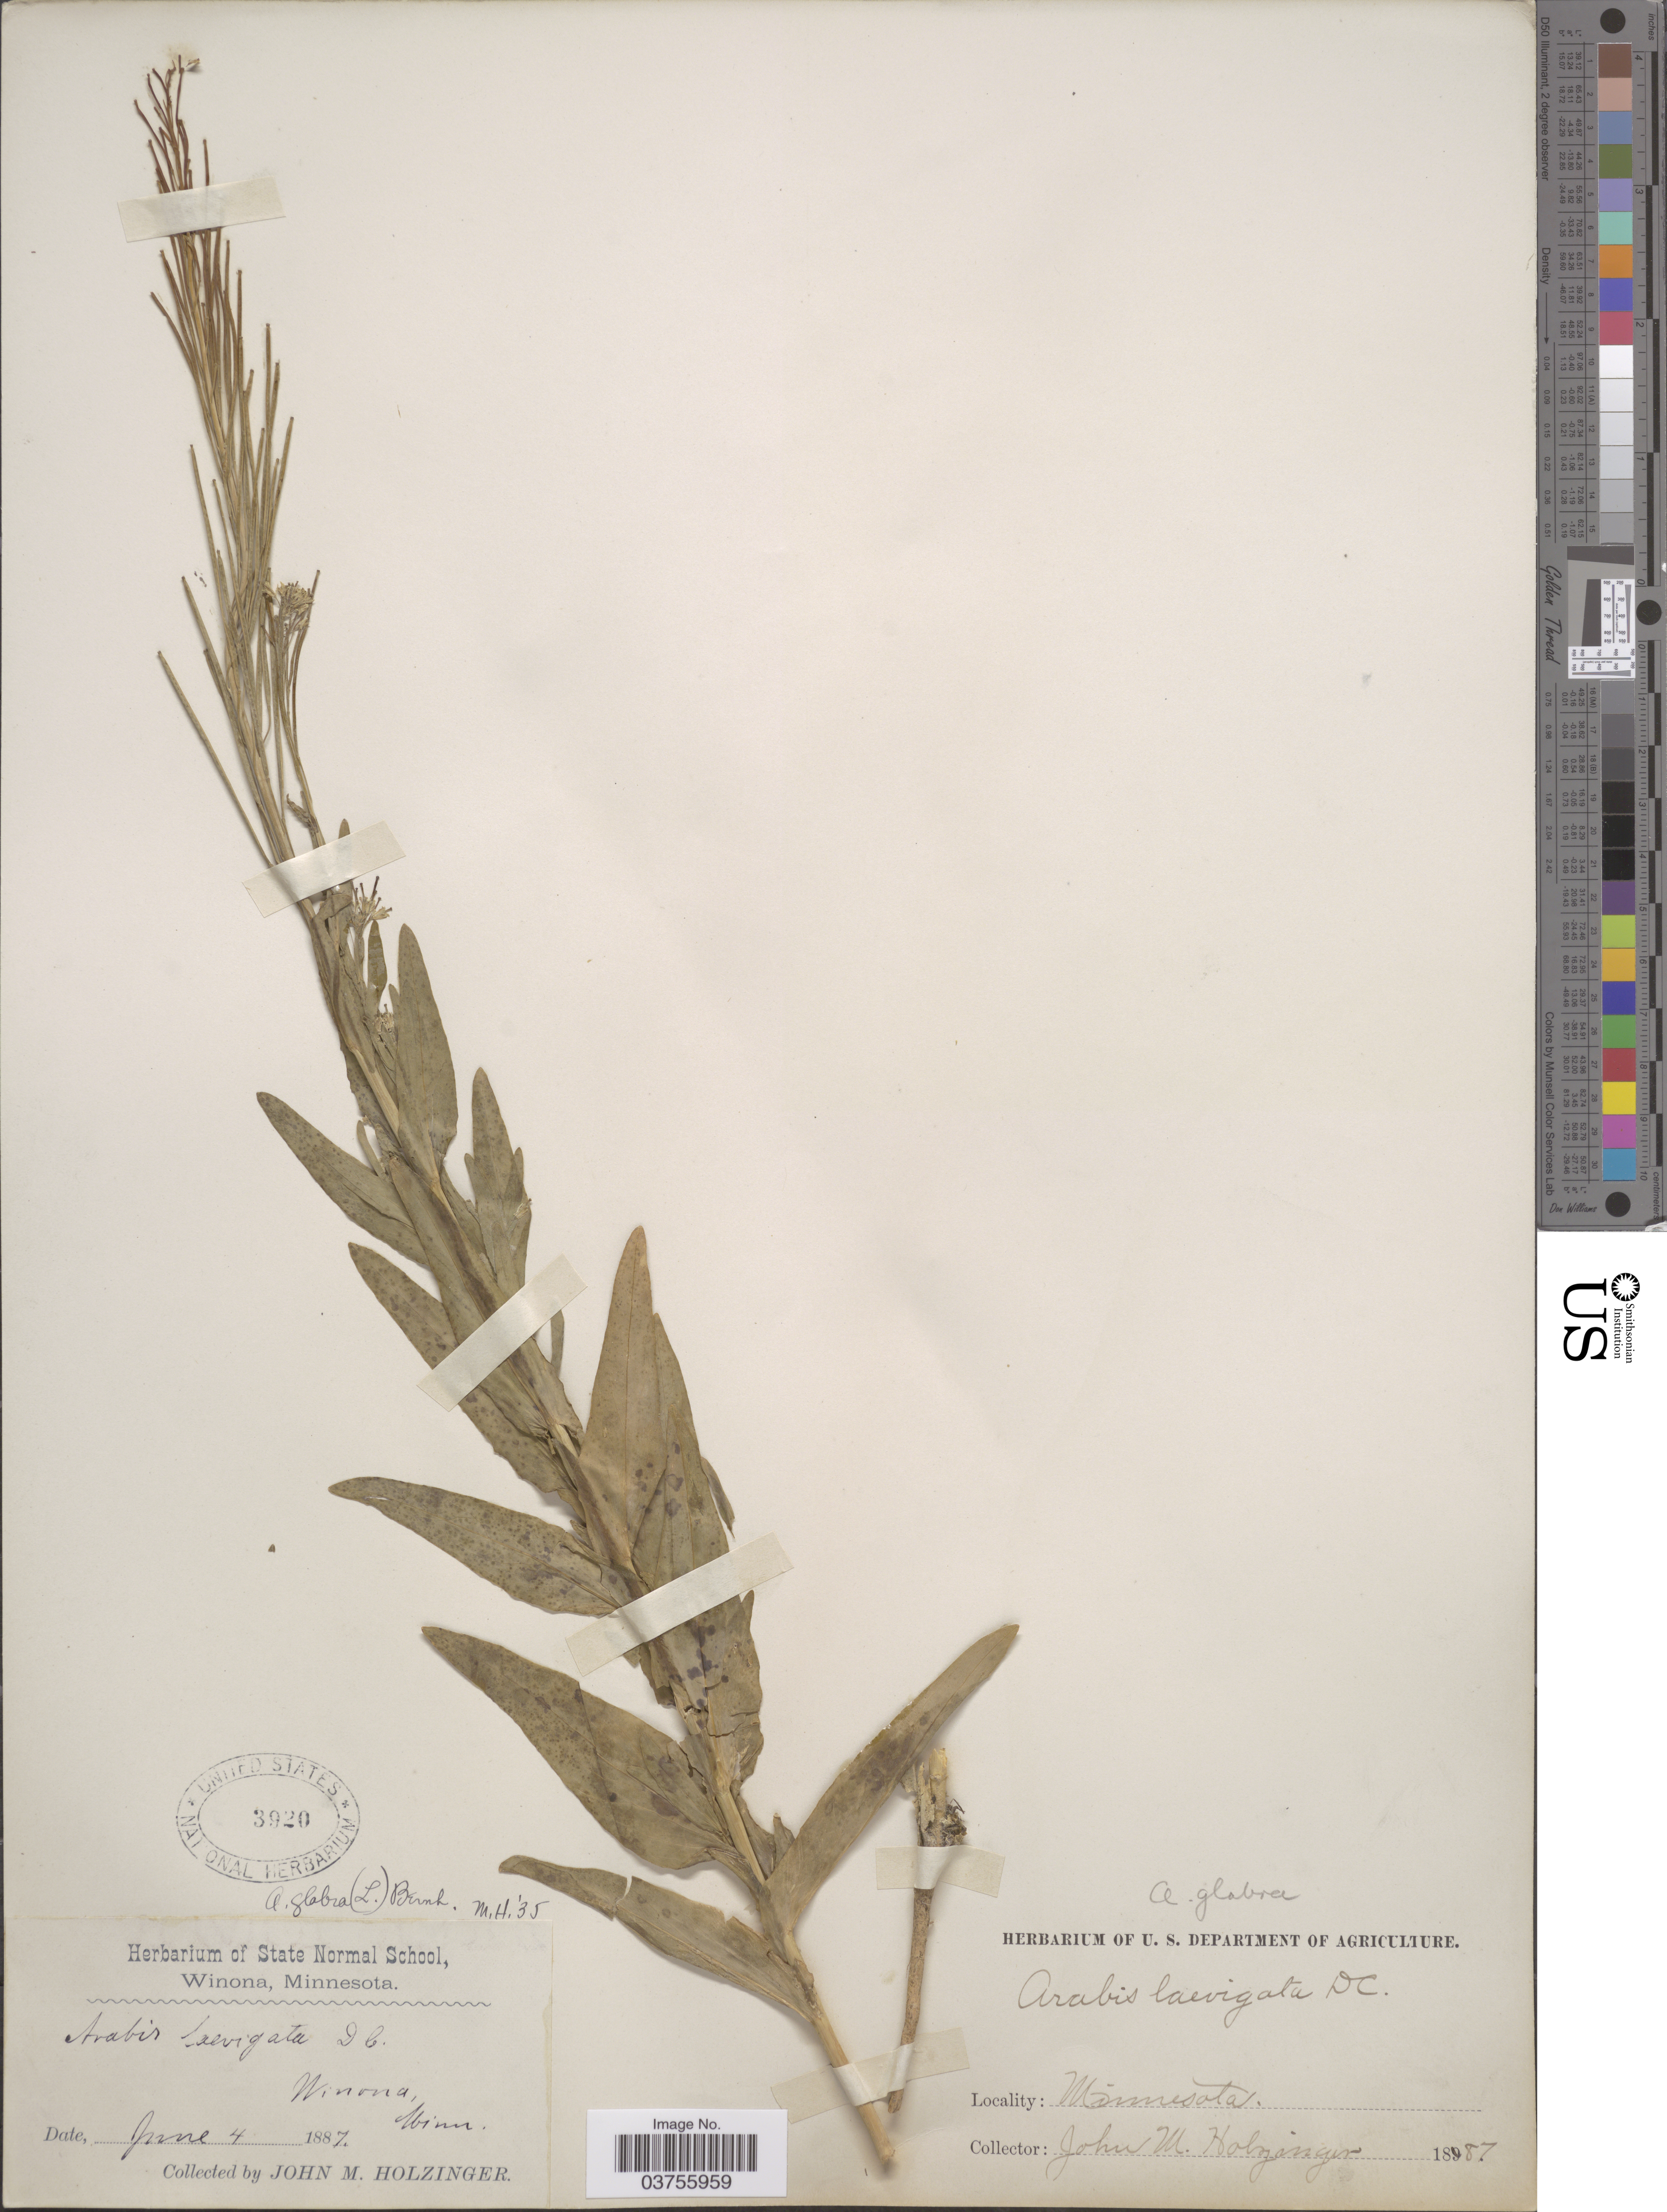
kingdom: Plantae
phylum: Tracheophyta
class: Magnoliopsida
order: Brassicales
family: Brassicaceae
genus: Turritis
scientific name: Turritis glabra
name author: L.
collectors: J. M. Holzinger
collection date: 1887-06-04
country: United States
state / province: Wisconsin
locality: Winona.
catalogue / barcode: US 3920